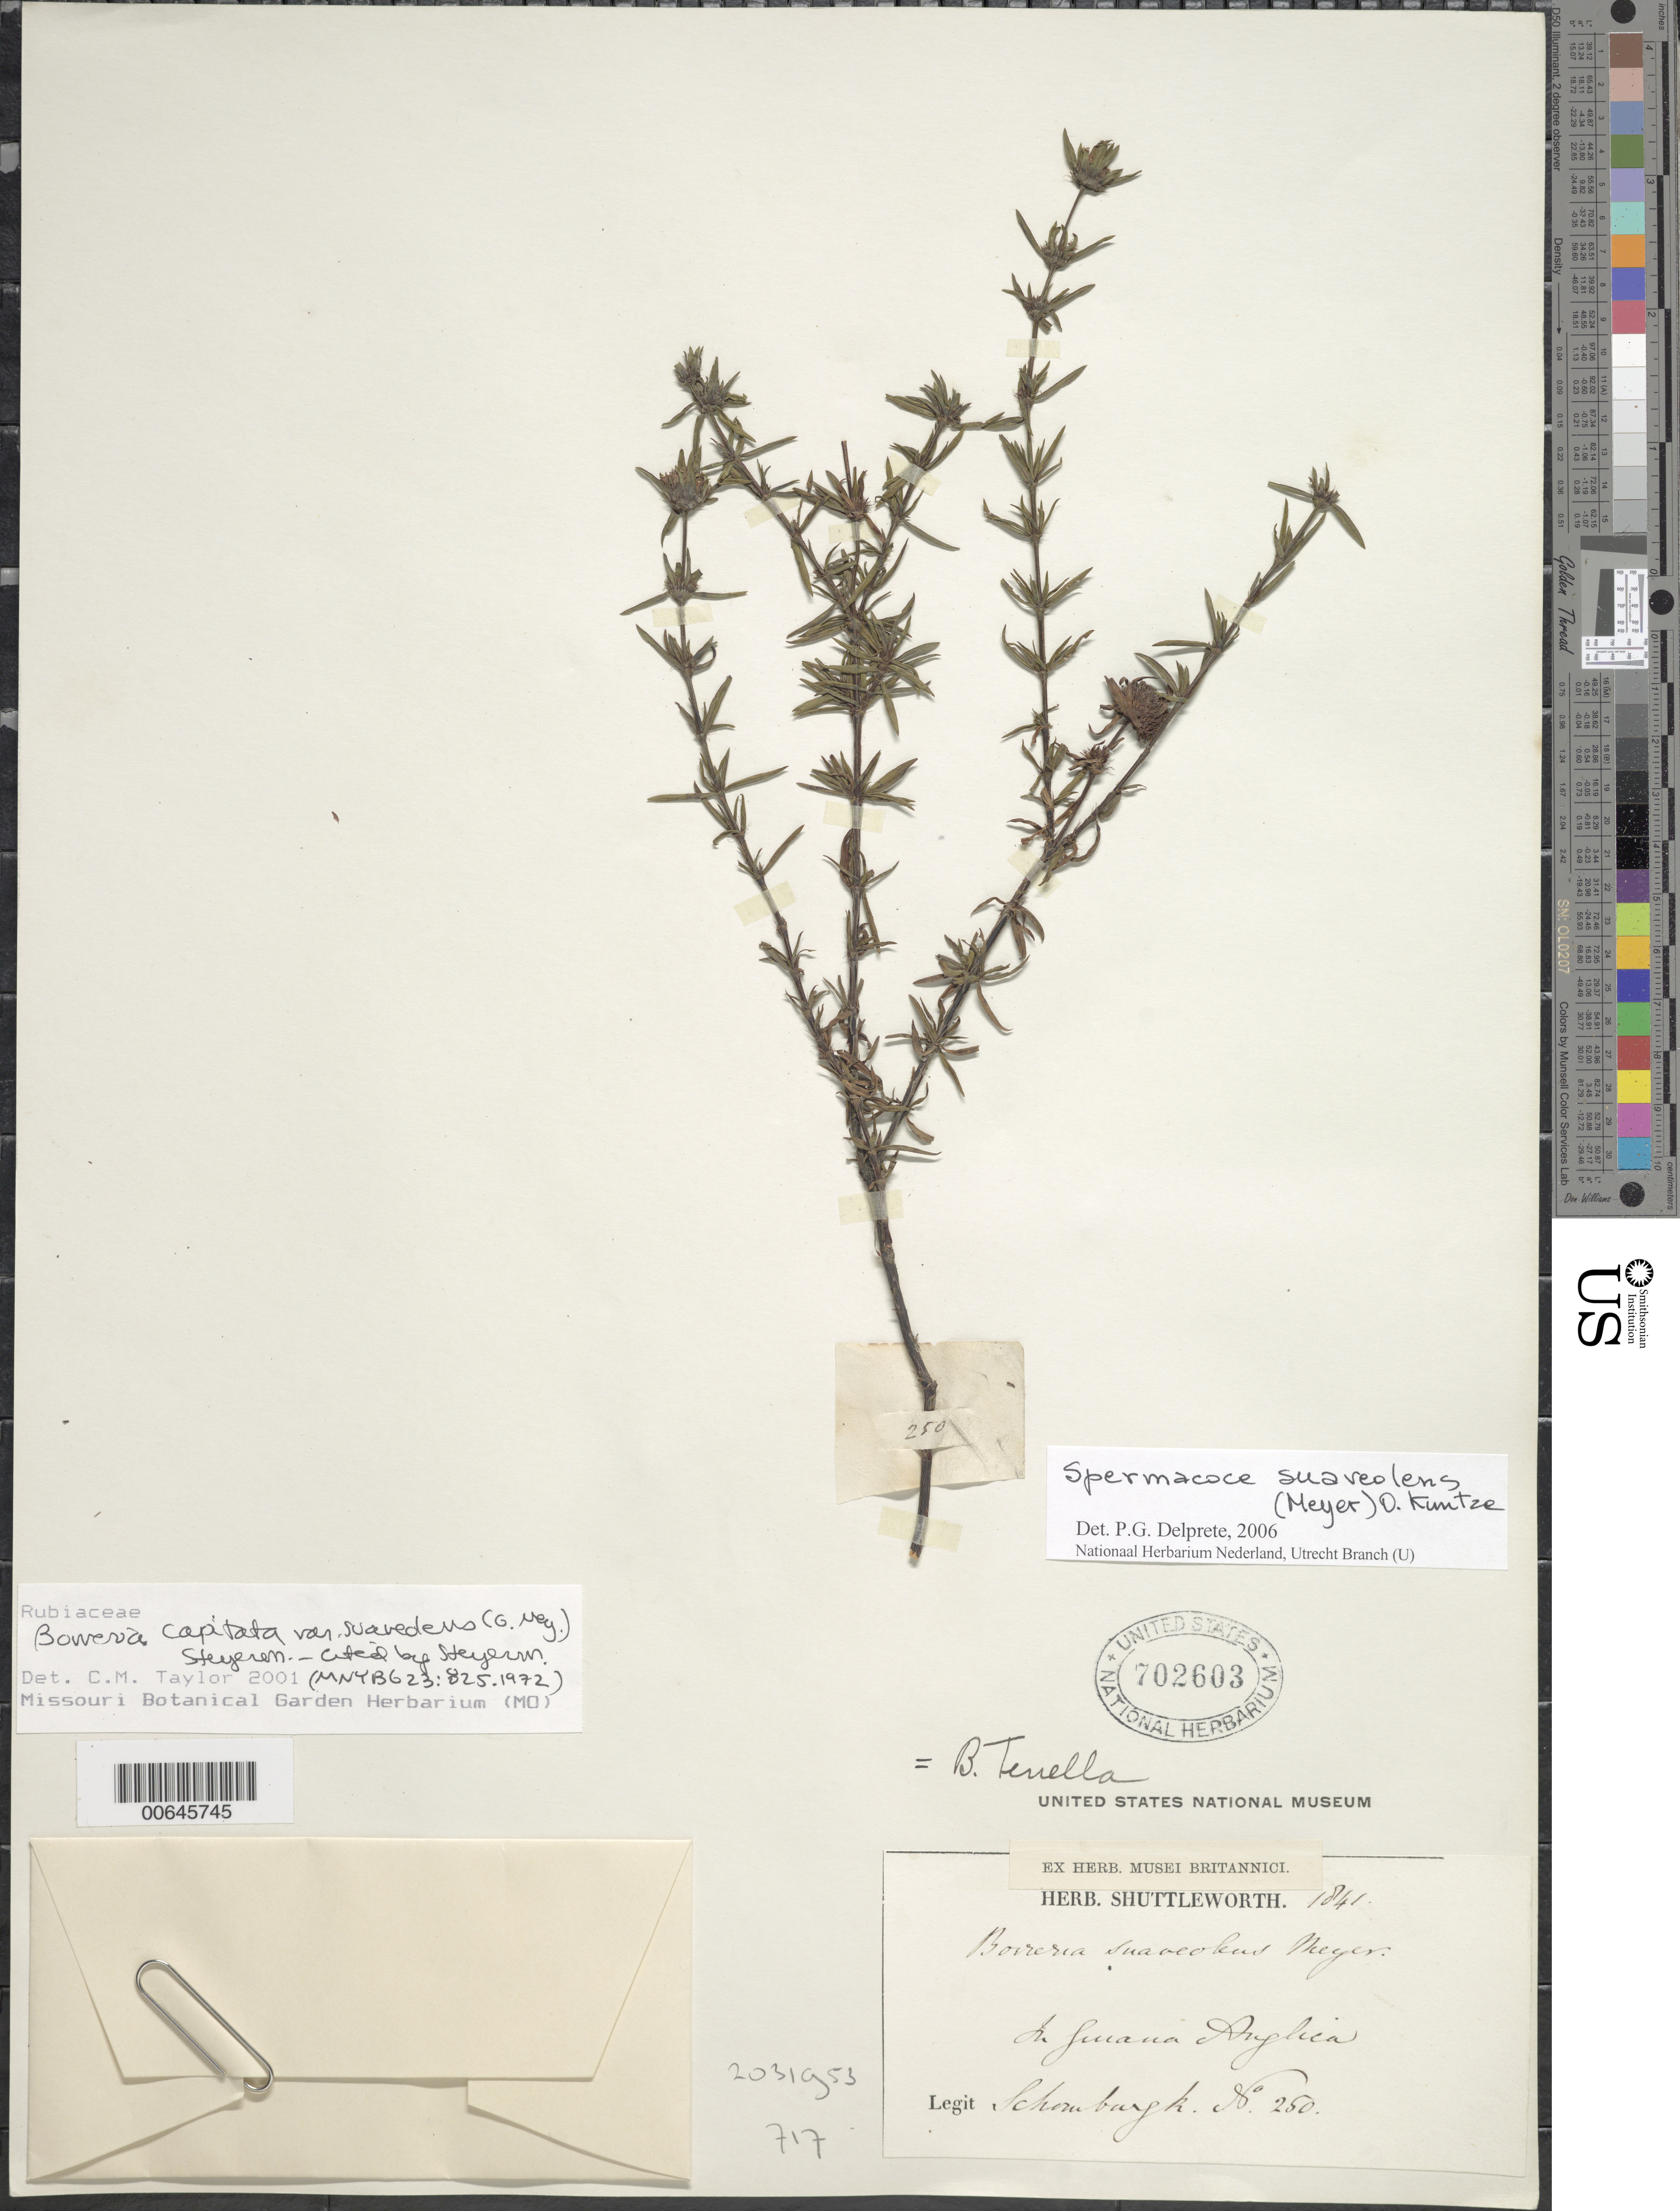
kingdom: Plantae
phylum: Tracheophyta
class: Magnoliopsida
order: Gentianales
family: Rubiaceae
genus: Spermacoce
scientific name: Spermacoce suaveolens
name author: (G. Mey.) Kuntze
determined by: Delprete, P. G., Herb. de Guyane Cay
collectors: R. H. Schomburgk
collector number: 250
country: Guyana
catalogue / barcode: US 702603